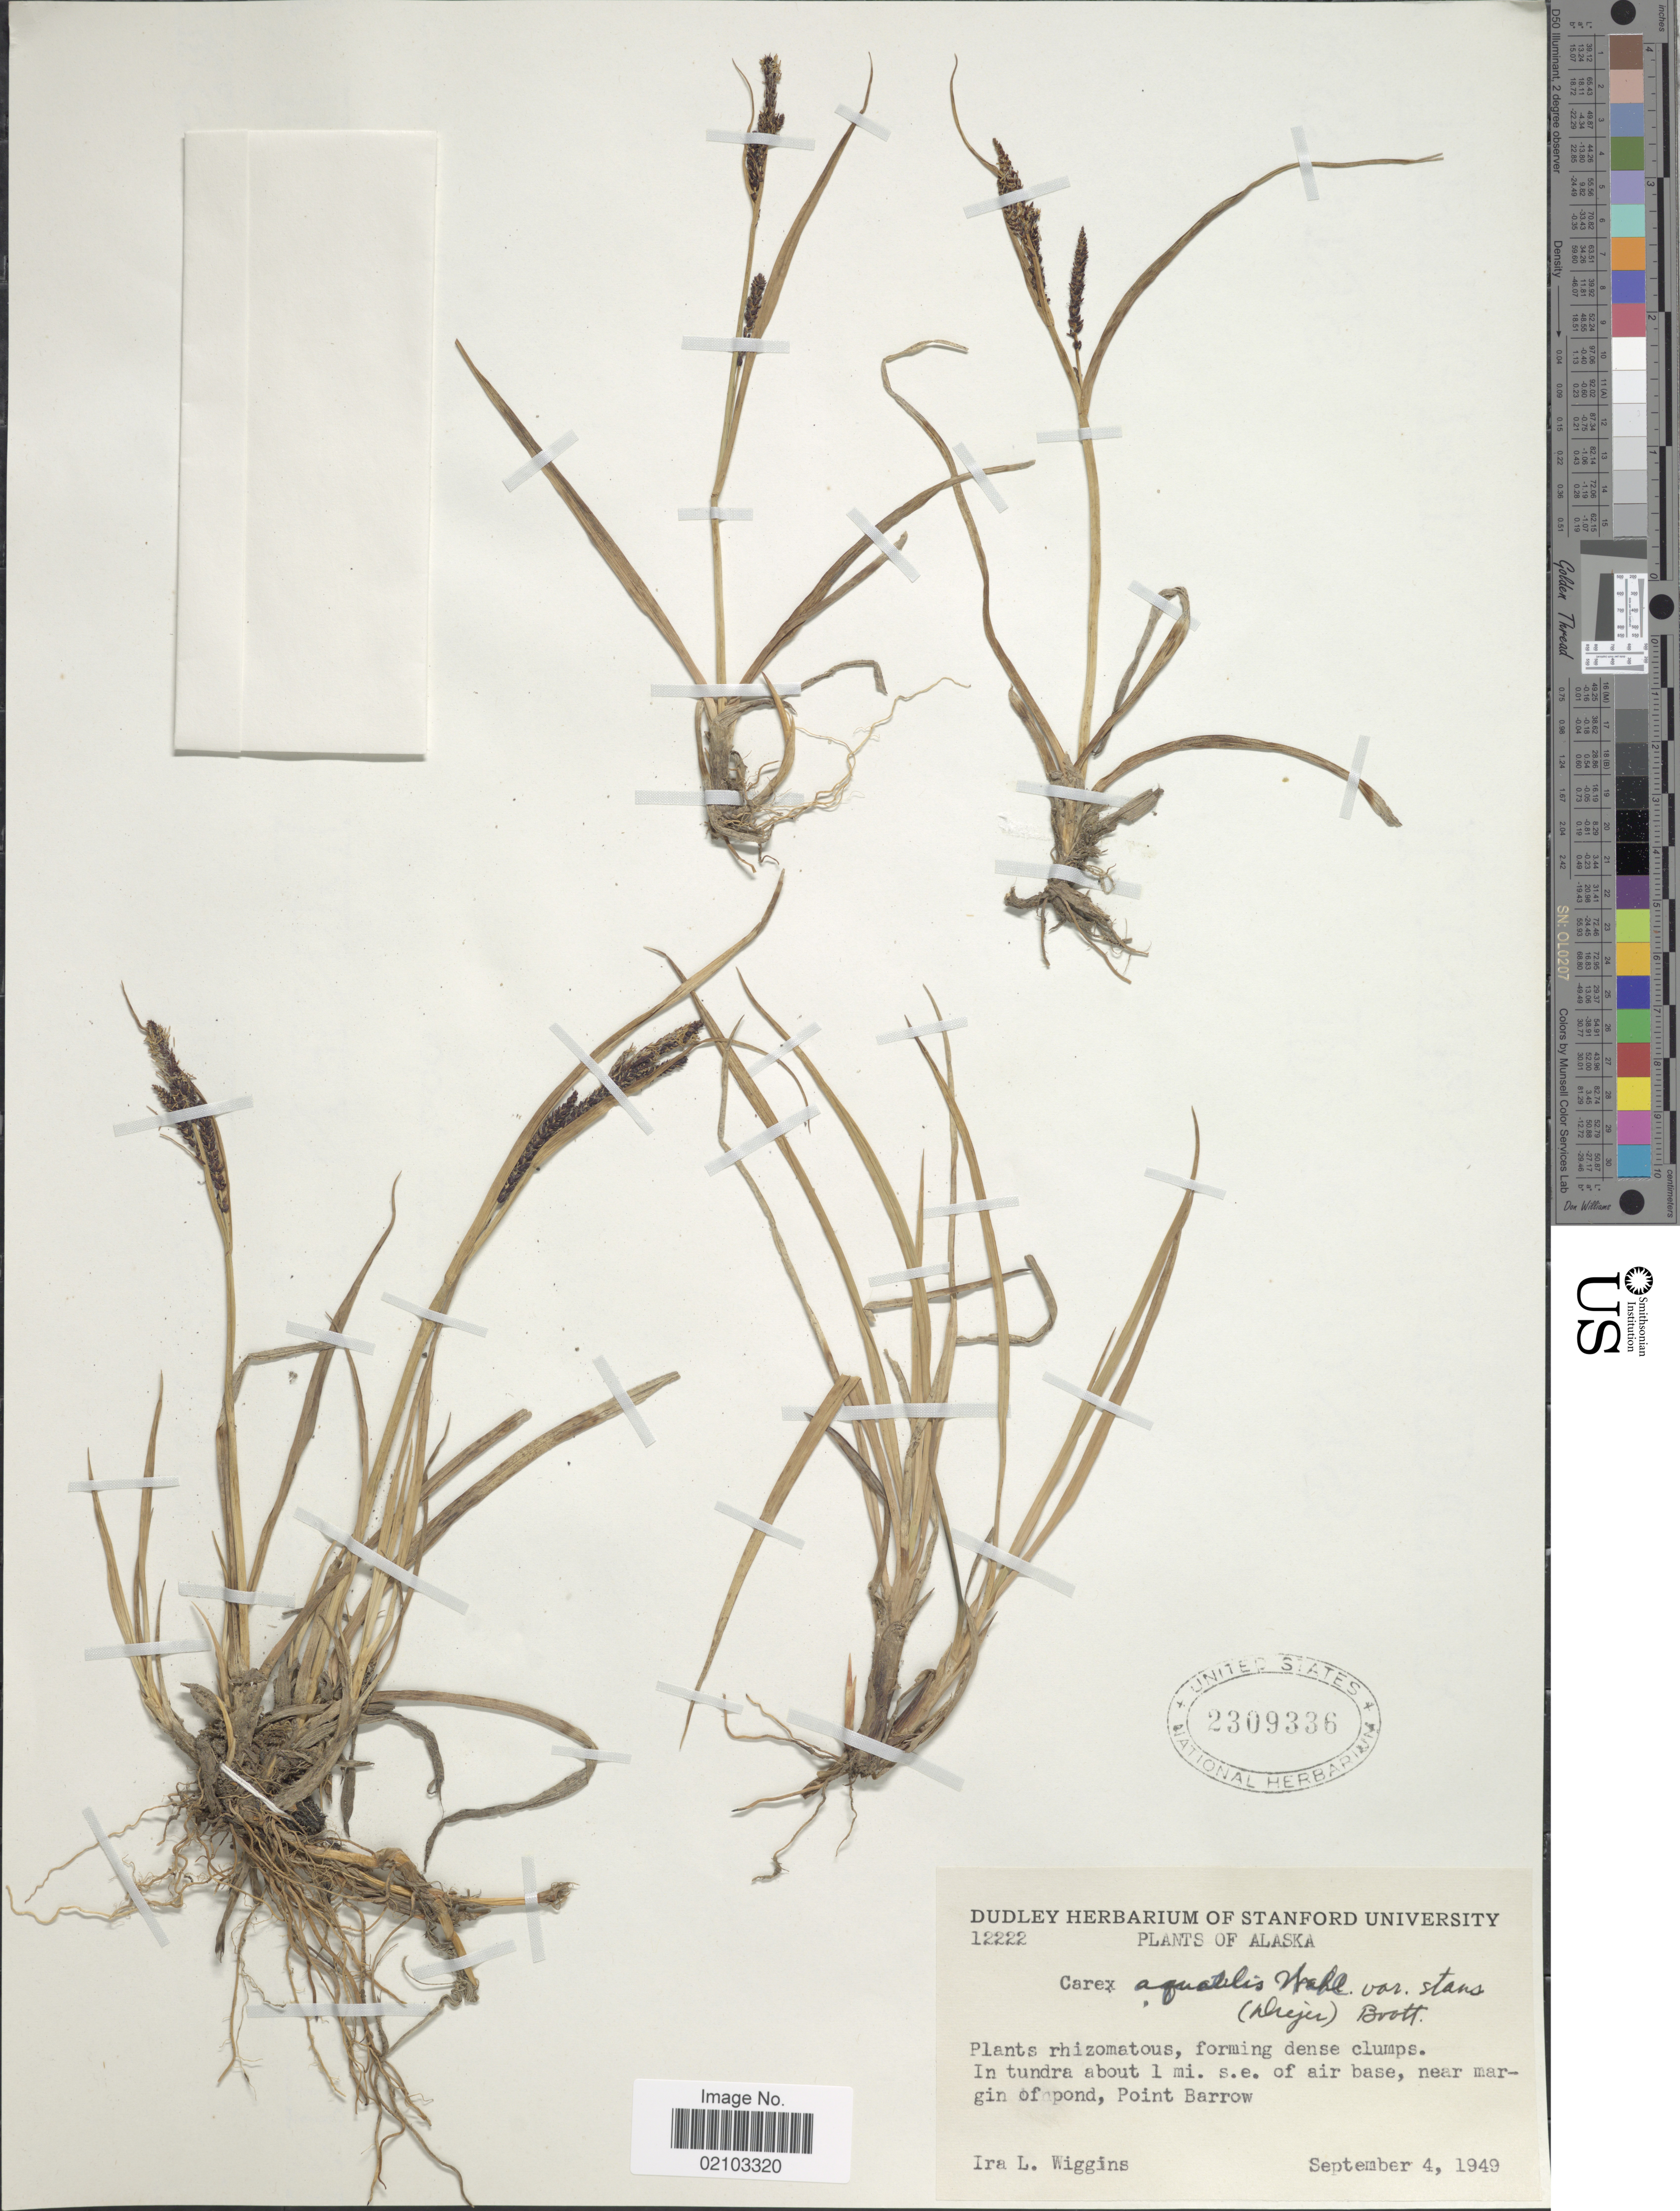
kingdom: Plantae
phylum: Tracheophyta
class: Liliopsida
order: Poales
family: Cyperaceae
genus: Carex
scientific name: Carex aquatilis var. minor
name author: Boott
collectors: I. L. Wiggins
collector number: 12222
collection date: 1949-09-04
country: United States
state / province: Alaska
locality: In tundra about 1 mi. s.e. of air base, near margin of pond, Point Barrow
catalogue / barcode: US 2309336